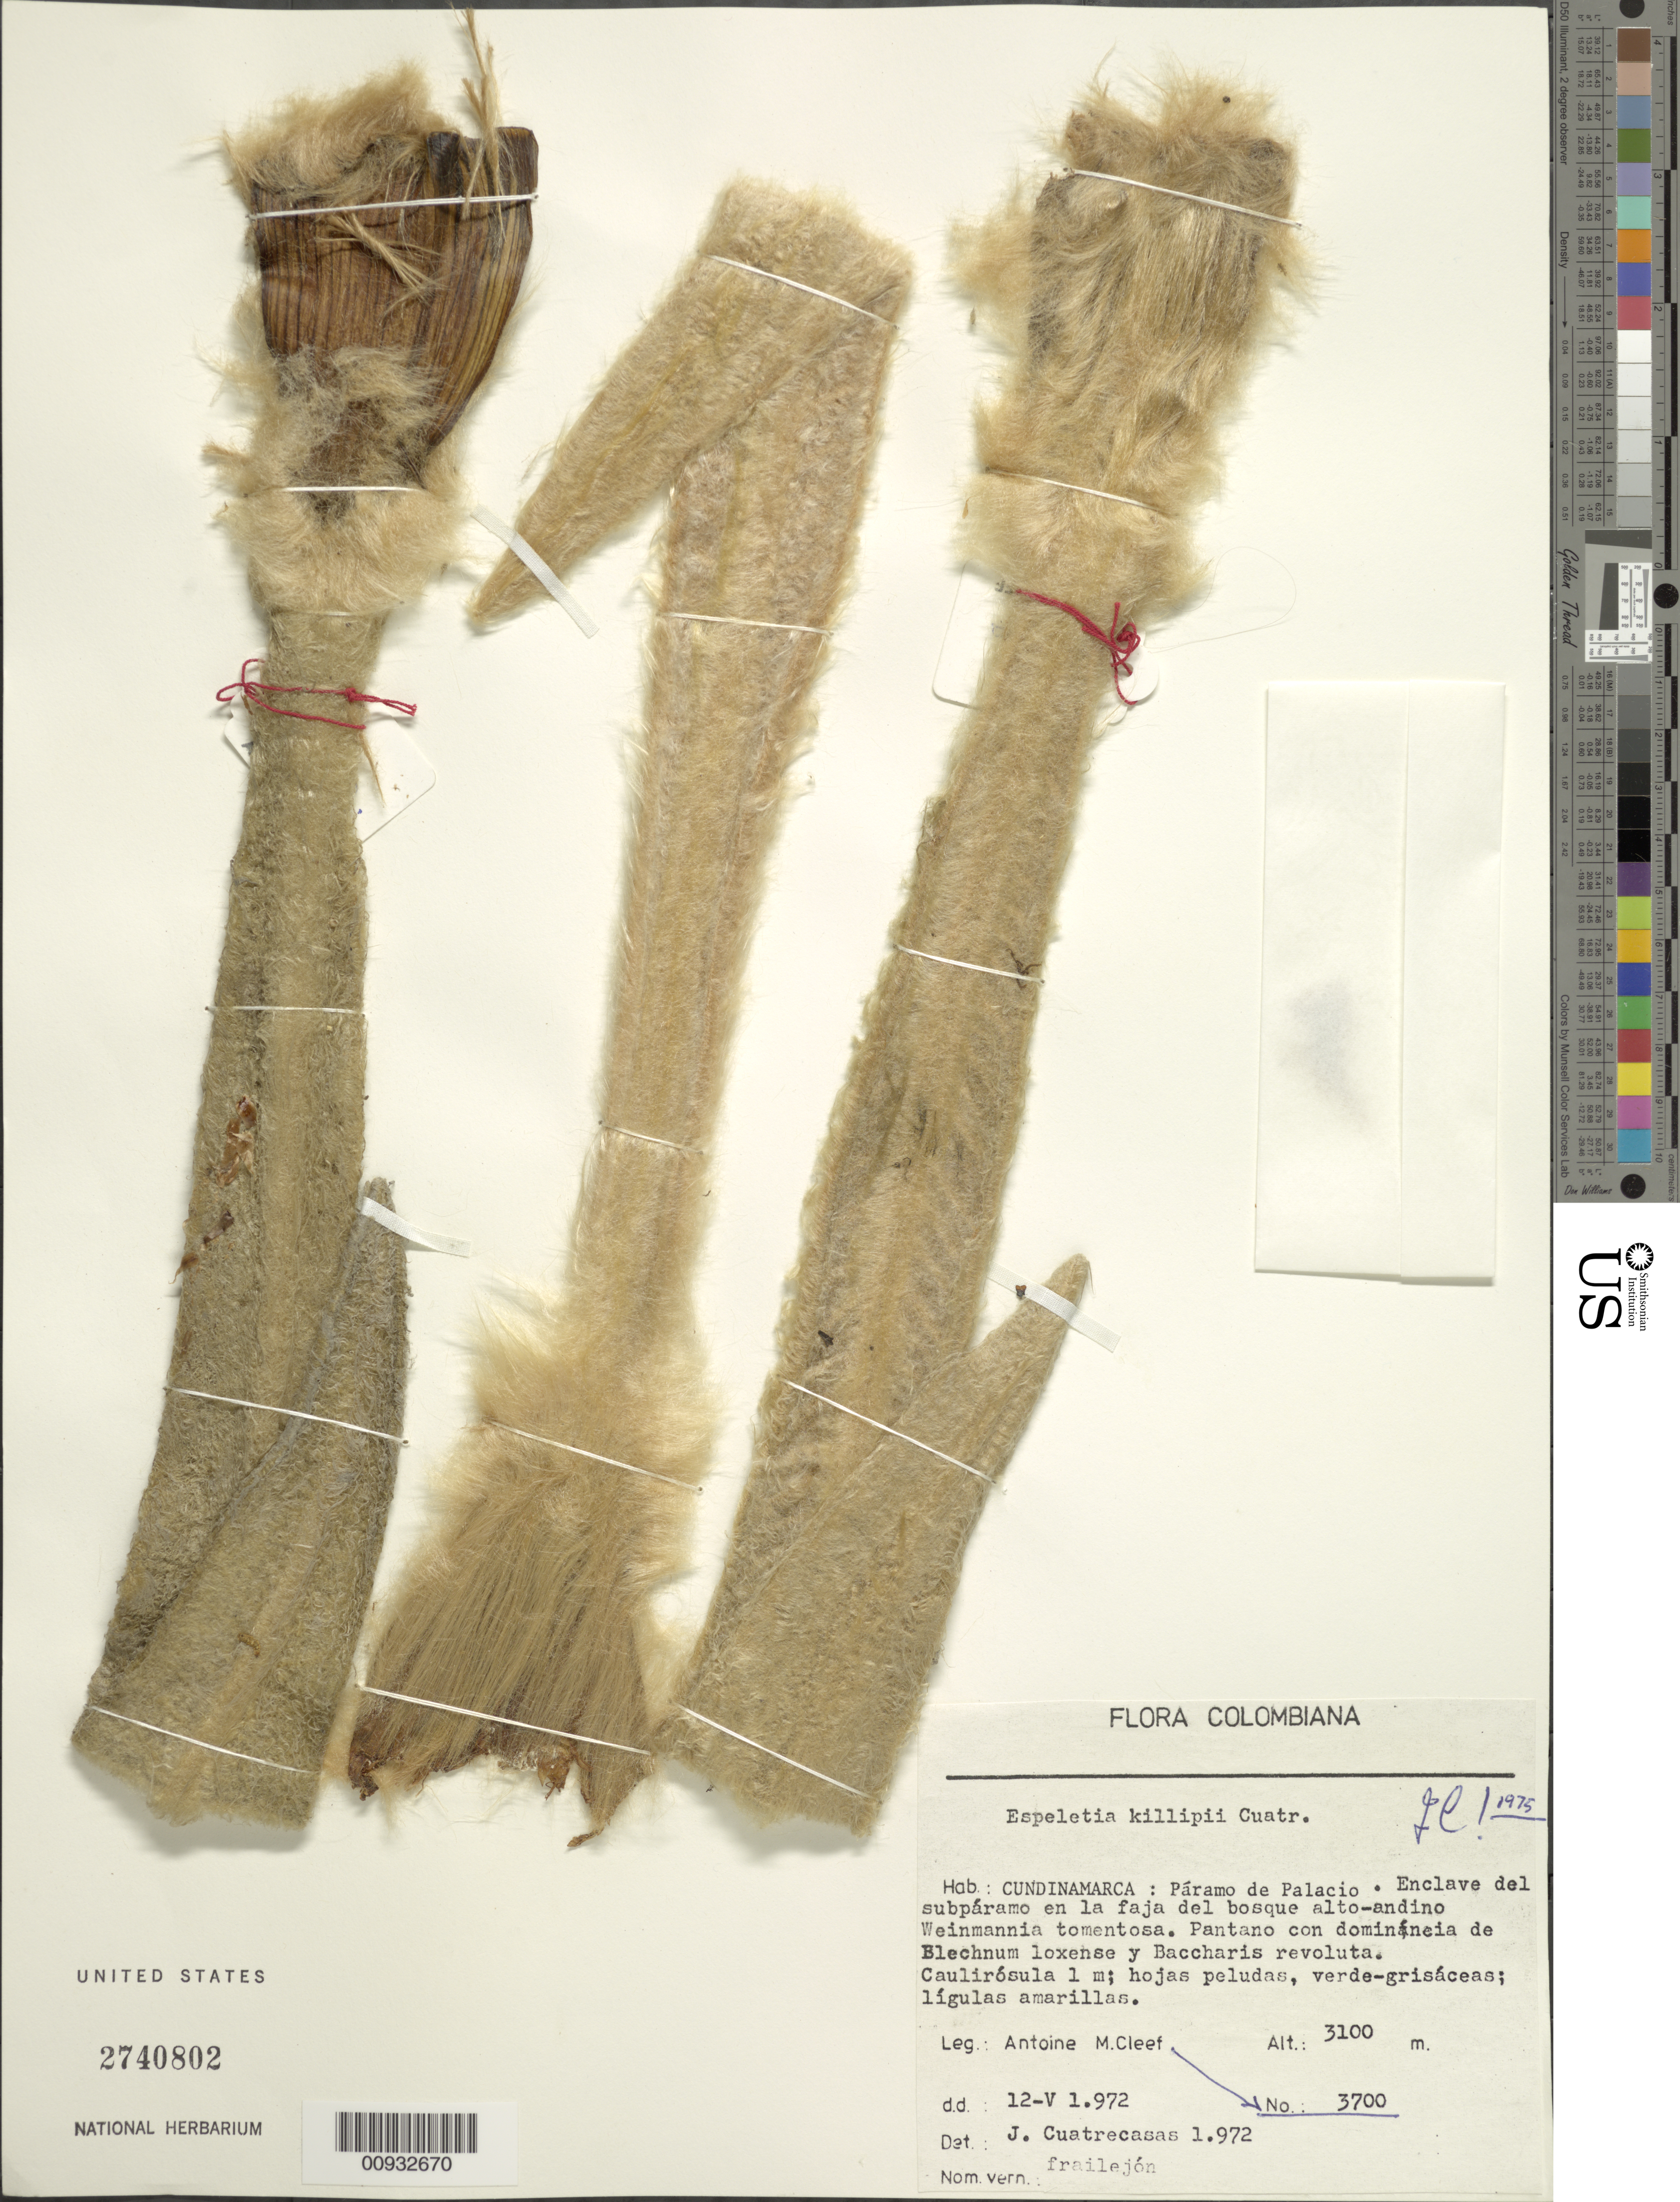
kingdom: Plantae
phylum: Tracheophyta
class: Magnoliopsida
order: Asterales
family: Asteraceae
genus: Espeletia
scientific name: Espeletia killipii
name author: Cuatrec.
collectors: A. M. Cleef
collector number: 3700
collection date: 1972-05-12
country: Colombia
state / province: Cundinamarca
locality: Paramo de Palacio. Enclave del subparamo en la faja del bosque alto-andino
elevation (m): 3100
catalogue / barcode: US 2740802